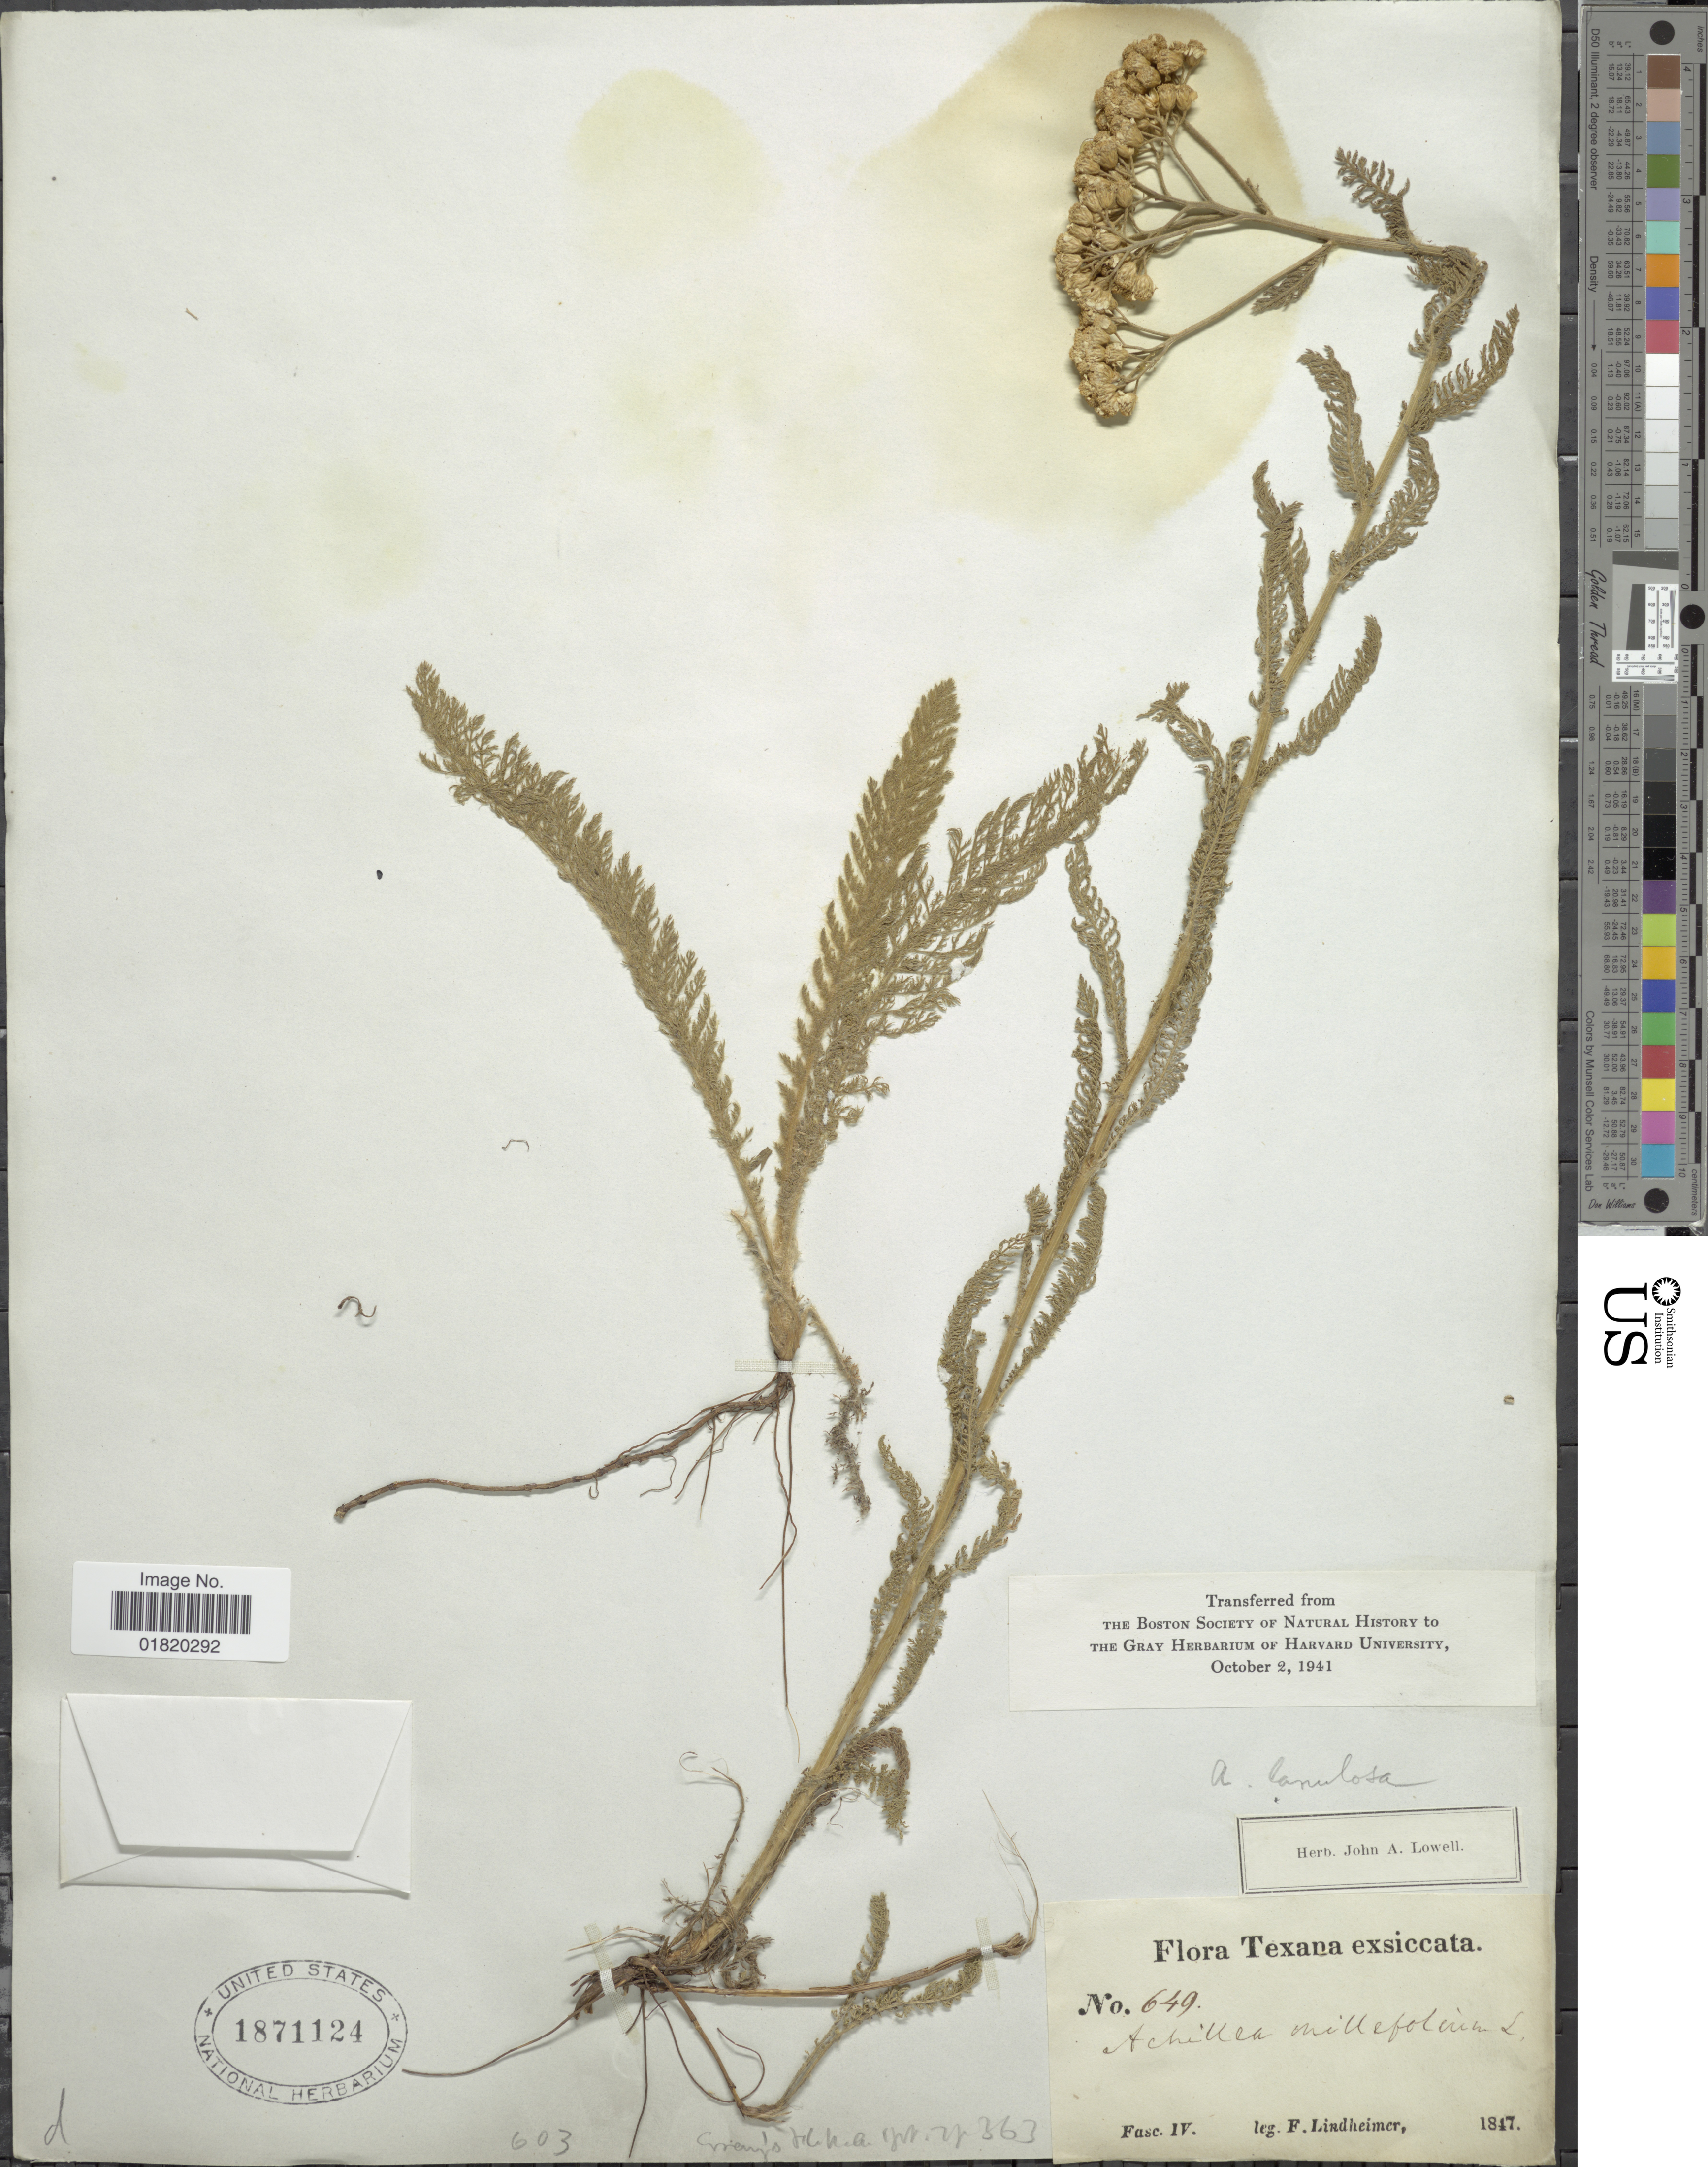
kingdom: Plantae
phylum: Tracheophyta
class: Magnoliopsida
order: Asterales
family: Asteraceae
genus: Achillea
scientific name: Achillea millefolium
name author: L.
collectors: F. Lindheimer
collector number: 649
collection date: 1847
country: United States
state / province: Texas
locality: Fase IV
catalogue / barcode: US 1871124